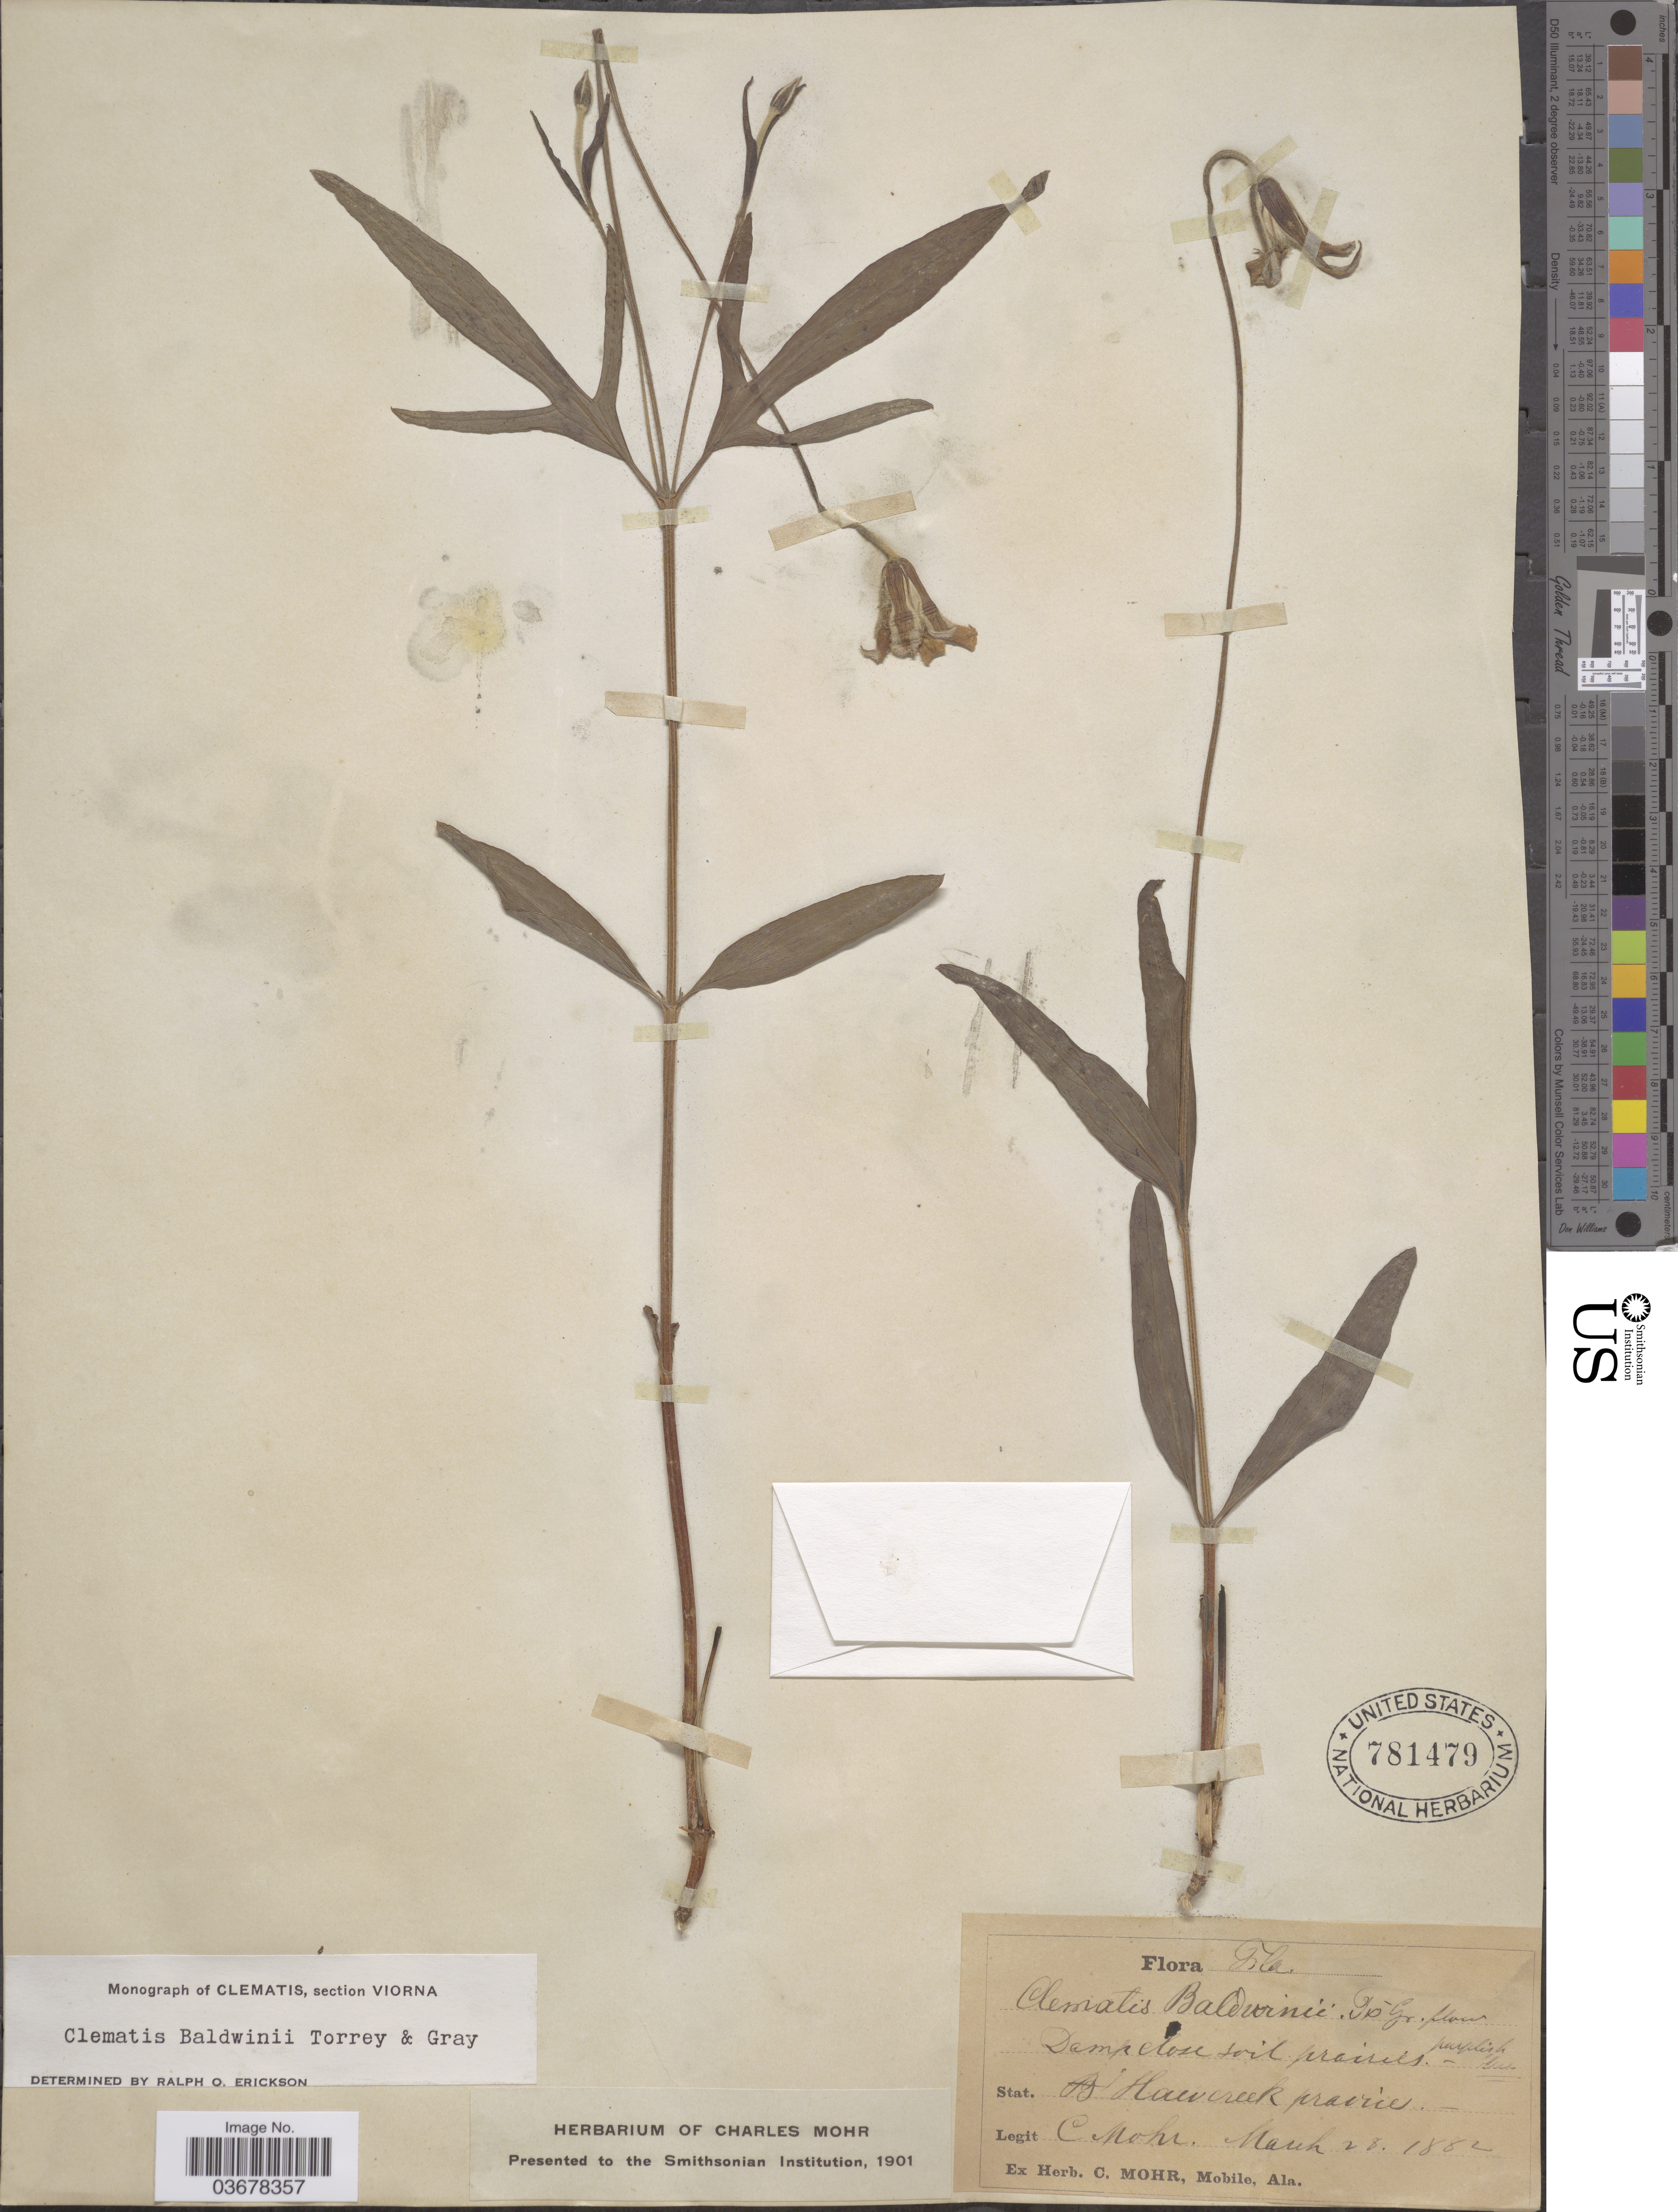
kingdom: Plantae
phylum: Tracheophyta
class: Magnoliopsida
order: Ranunculales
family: Ranunculaceae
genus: Clematis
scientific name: Clematis viorna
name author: L.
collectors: C. T. Mohr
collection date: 1882-03-28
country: United States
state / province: Florida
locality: Haw creek prairie.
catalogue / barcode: US 781479